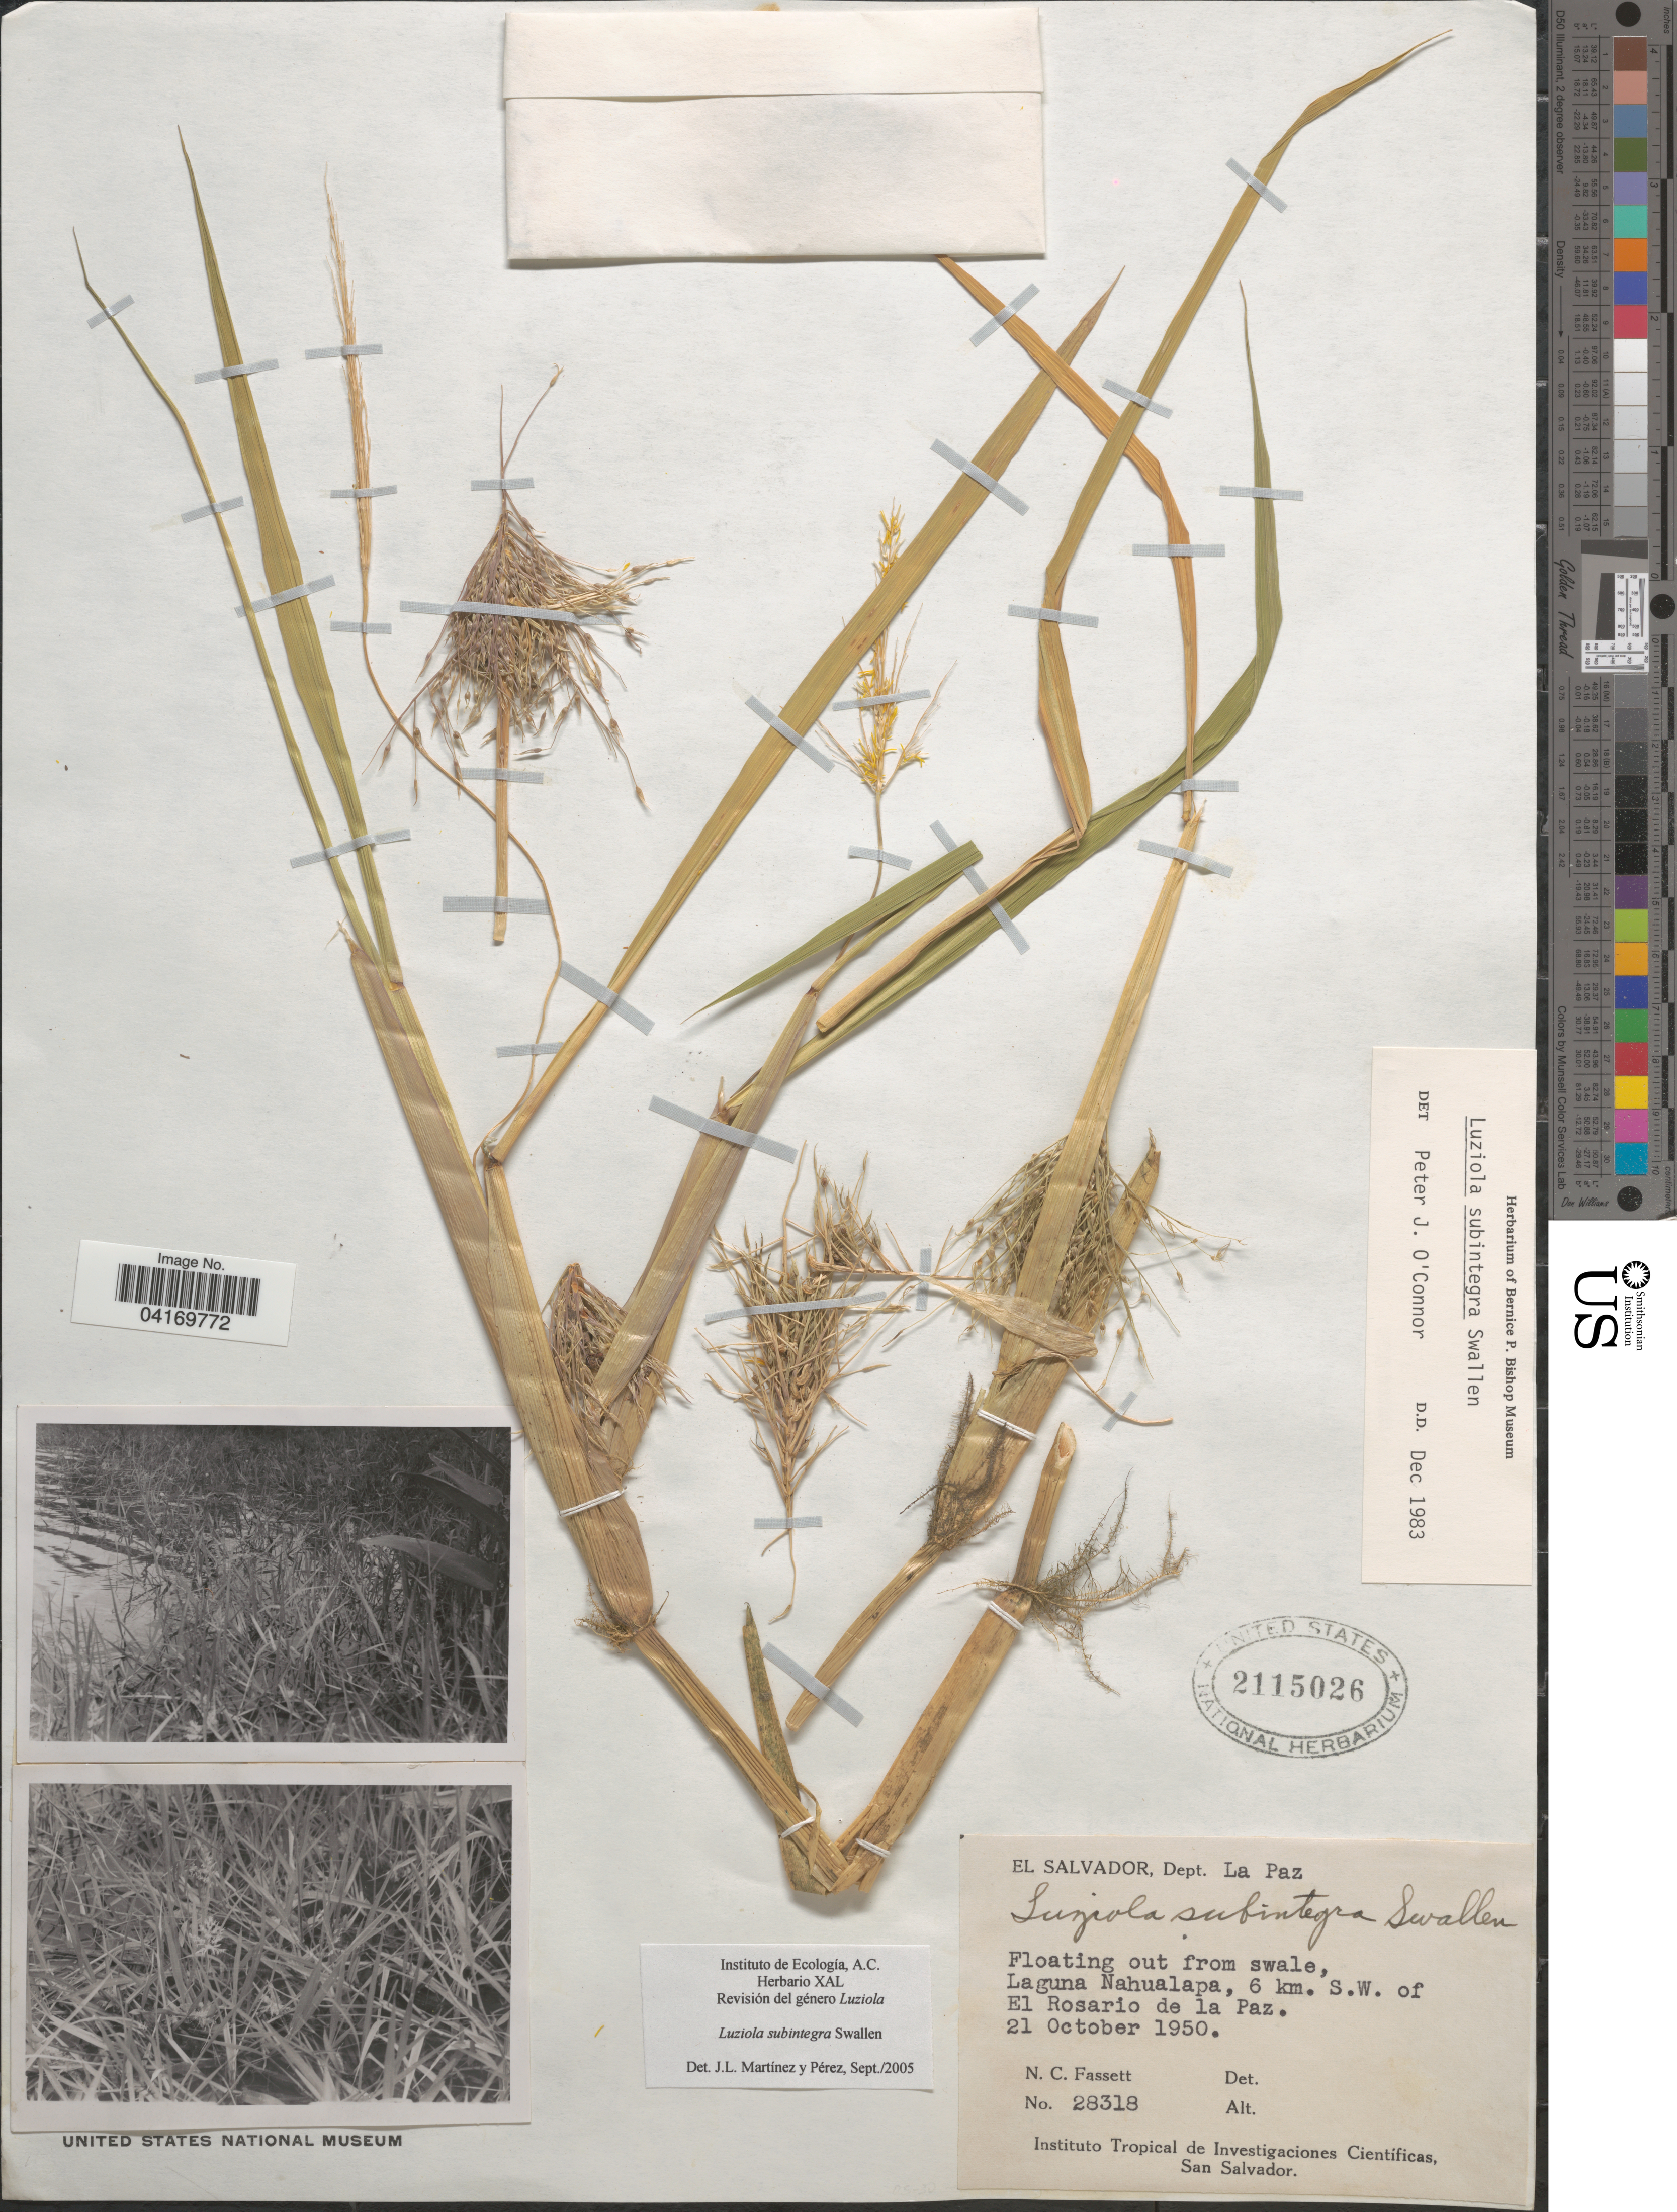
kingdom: Plantae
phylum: Tracheophyta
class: Liliopsida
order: Poales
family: Poaceae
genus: Luziola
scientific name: Luziola subintegra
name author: Swallen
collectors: N. C. Fassett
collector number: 28318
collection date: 1950-10-21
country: El Salvador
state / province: La Paz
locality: Dept. La Paz. Laguna Nahualapa, 6 km. S.W. of El Rosario de la Paz.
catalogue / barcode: US 2115026